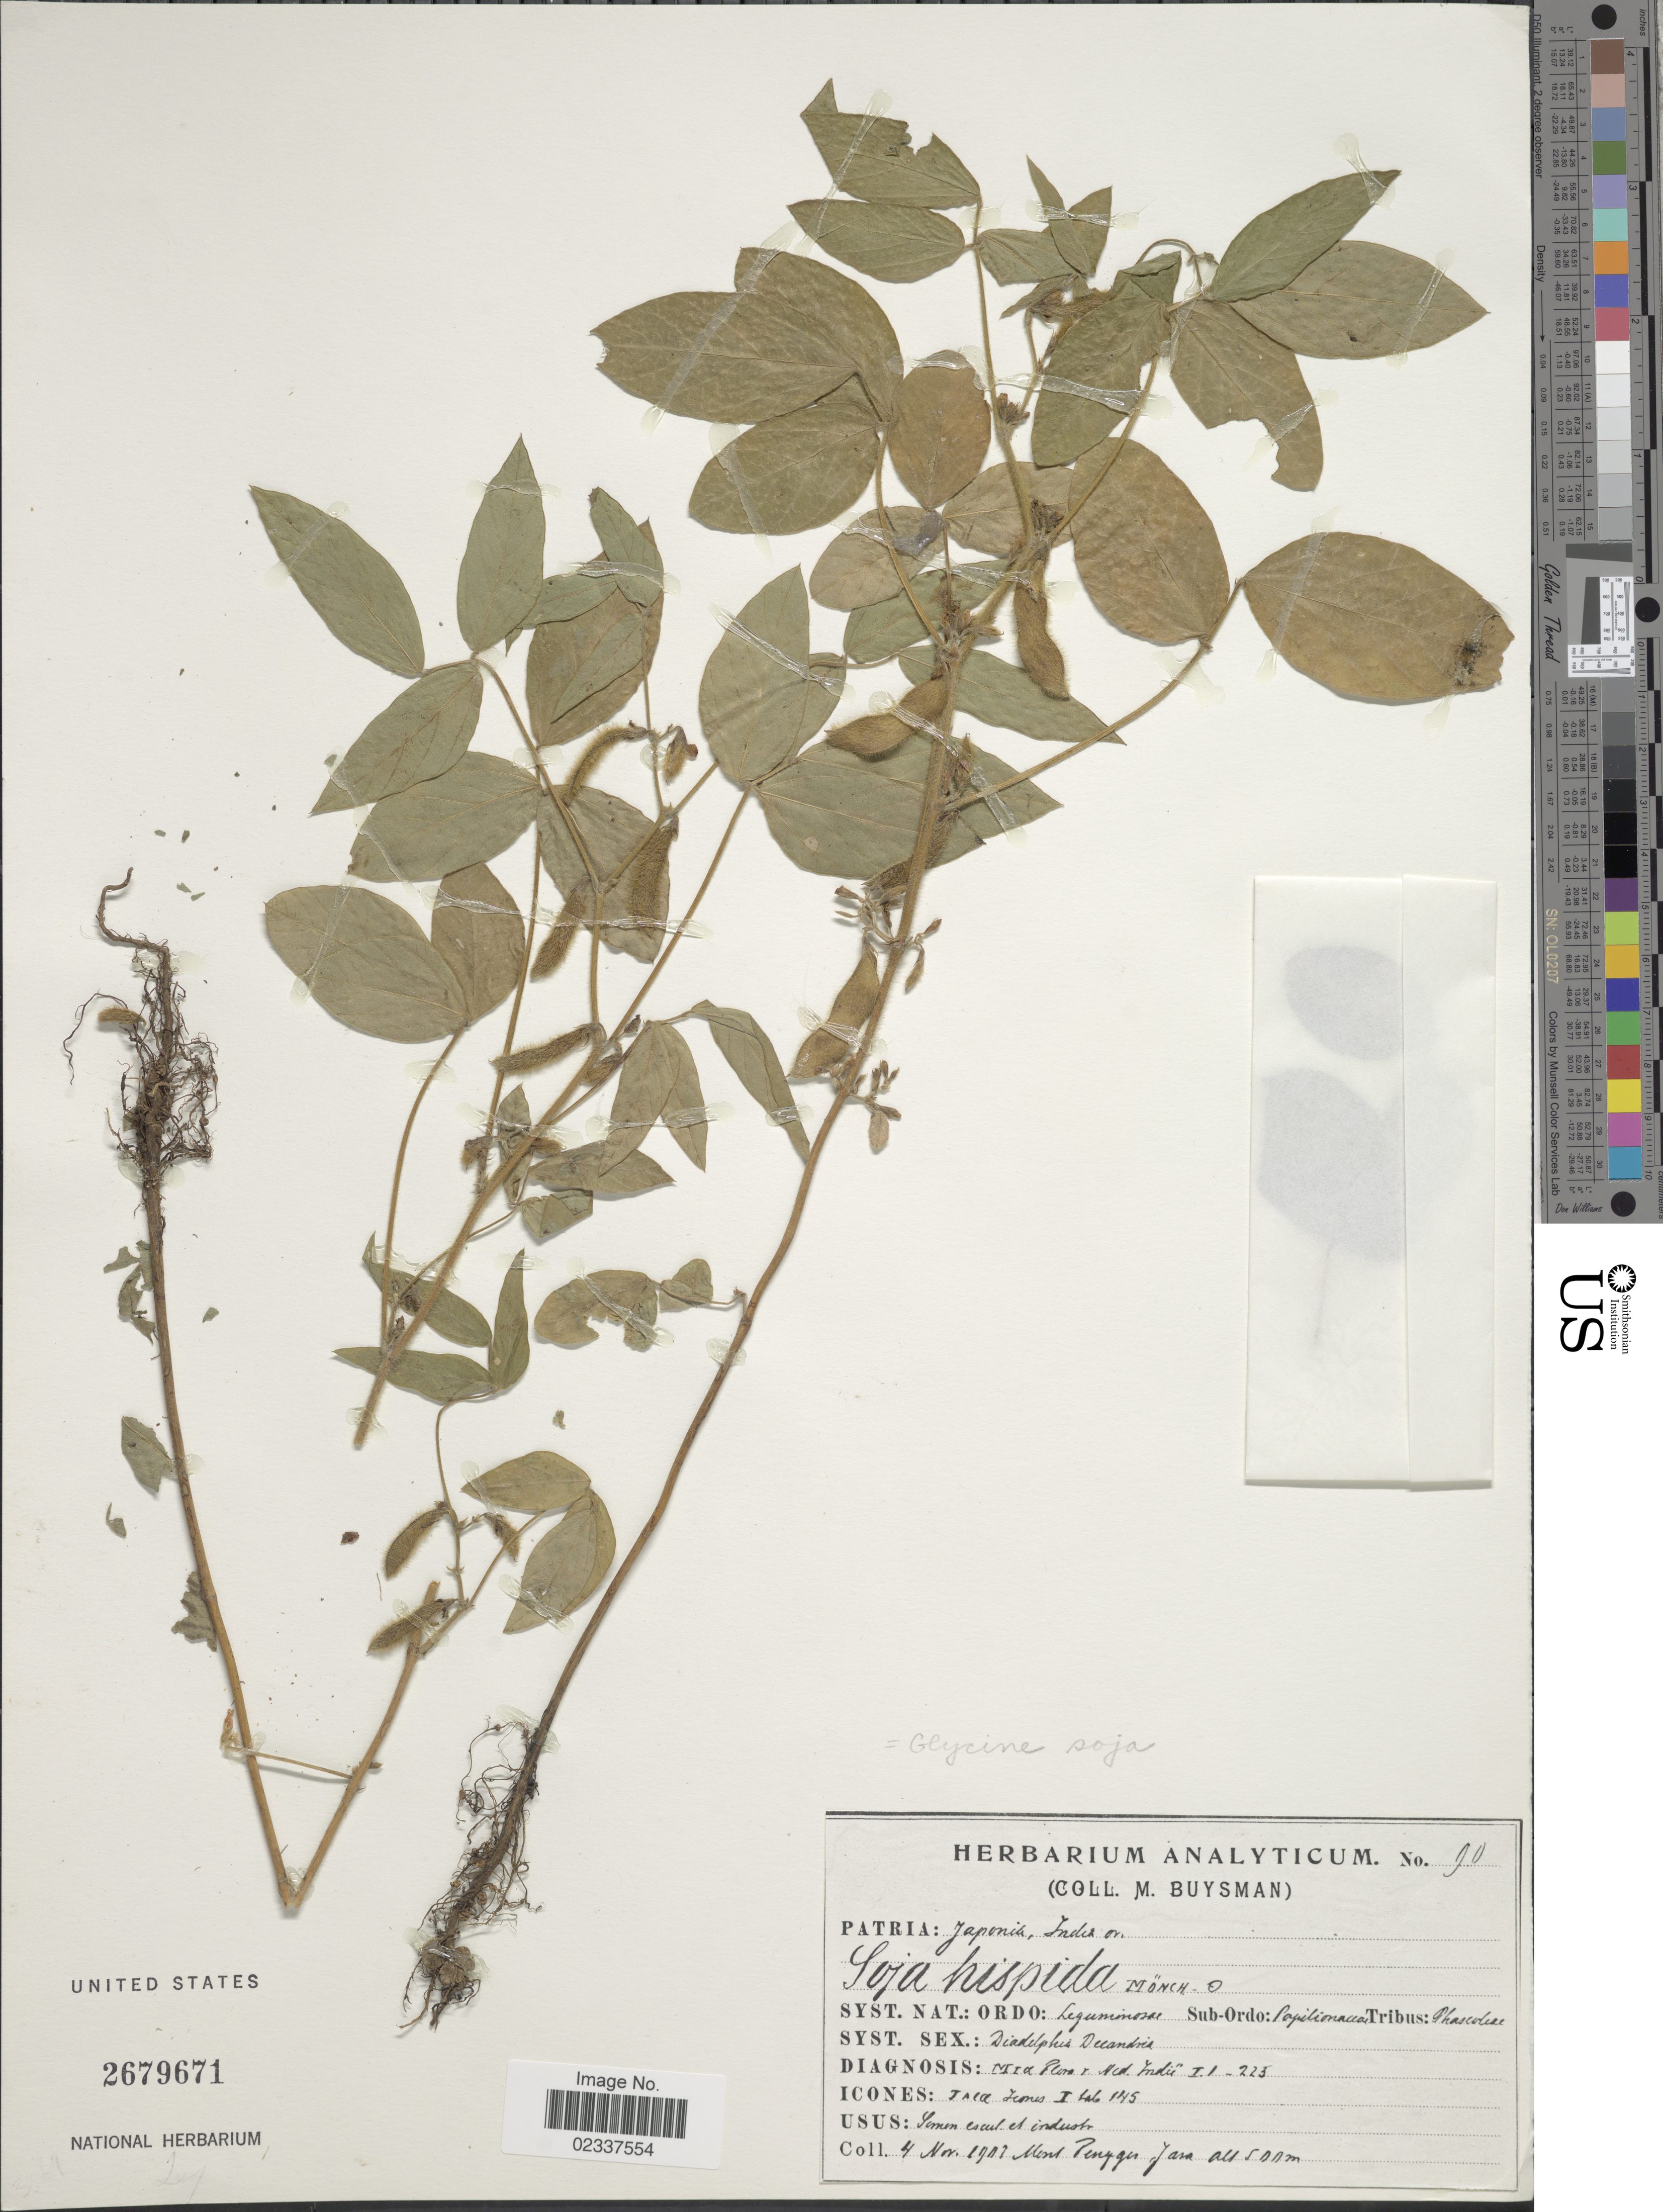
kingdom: Plantae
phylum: Tracheophyta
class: Magnoliopsida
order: Fabales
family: Fabaceae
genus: Glycine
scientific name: Glycine max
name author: (L.) Merr.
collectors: M. Buysman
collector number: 90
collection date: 1907-11-04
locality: Mont Penygen [interpreted]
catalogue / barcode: US 2679671